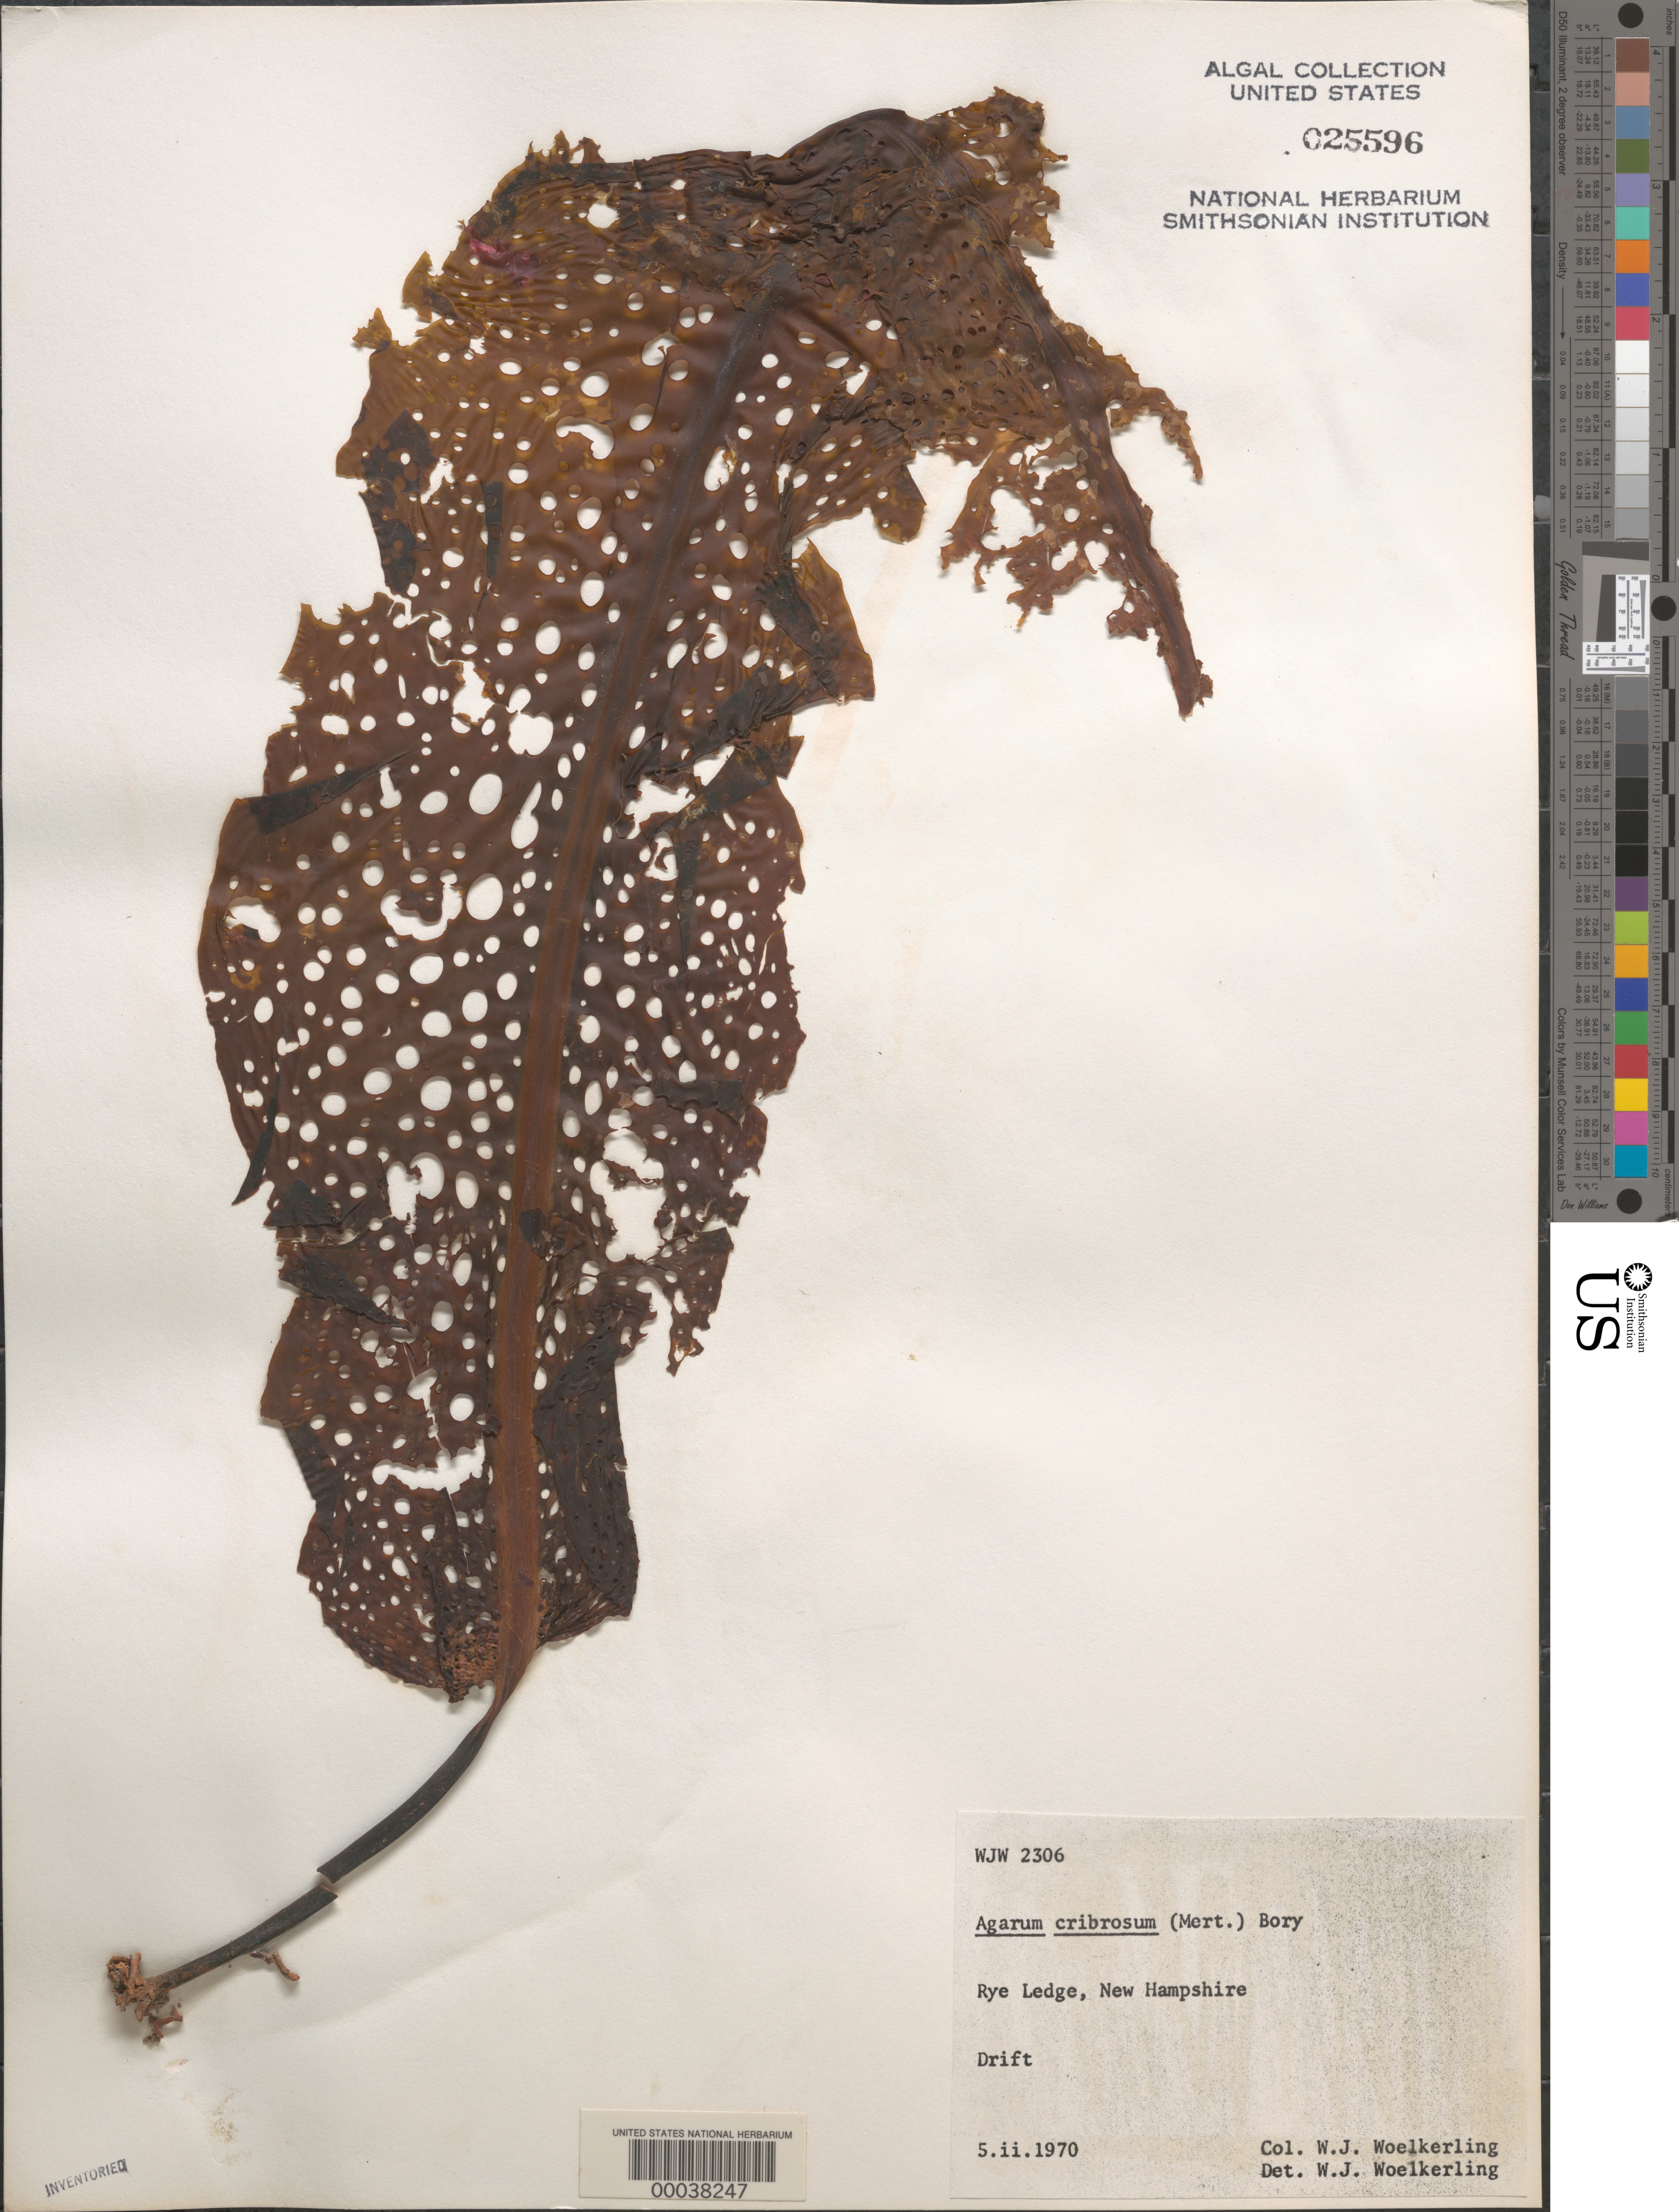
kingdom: Chromista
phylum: Ochrophyta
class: Phaeophyceae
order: Laminariales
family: Costariaceae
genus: Agarum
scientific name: Agarum clathratum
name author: Dumortier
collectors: W. Woelkerling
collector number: WJW 2306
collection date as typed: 05 Feb 1970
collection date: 1970-02-05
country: United States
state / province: New Hampshire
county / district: Rockingham County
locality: Rye Ledge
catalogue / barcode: US 25596